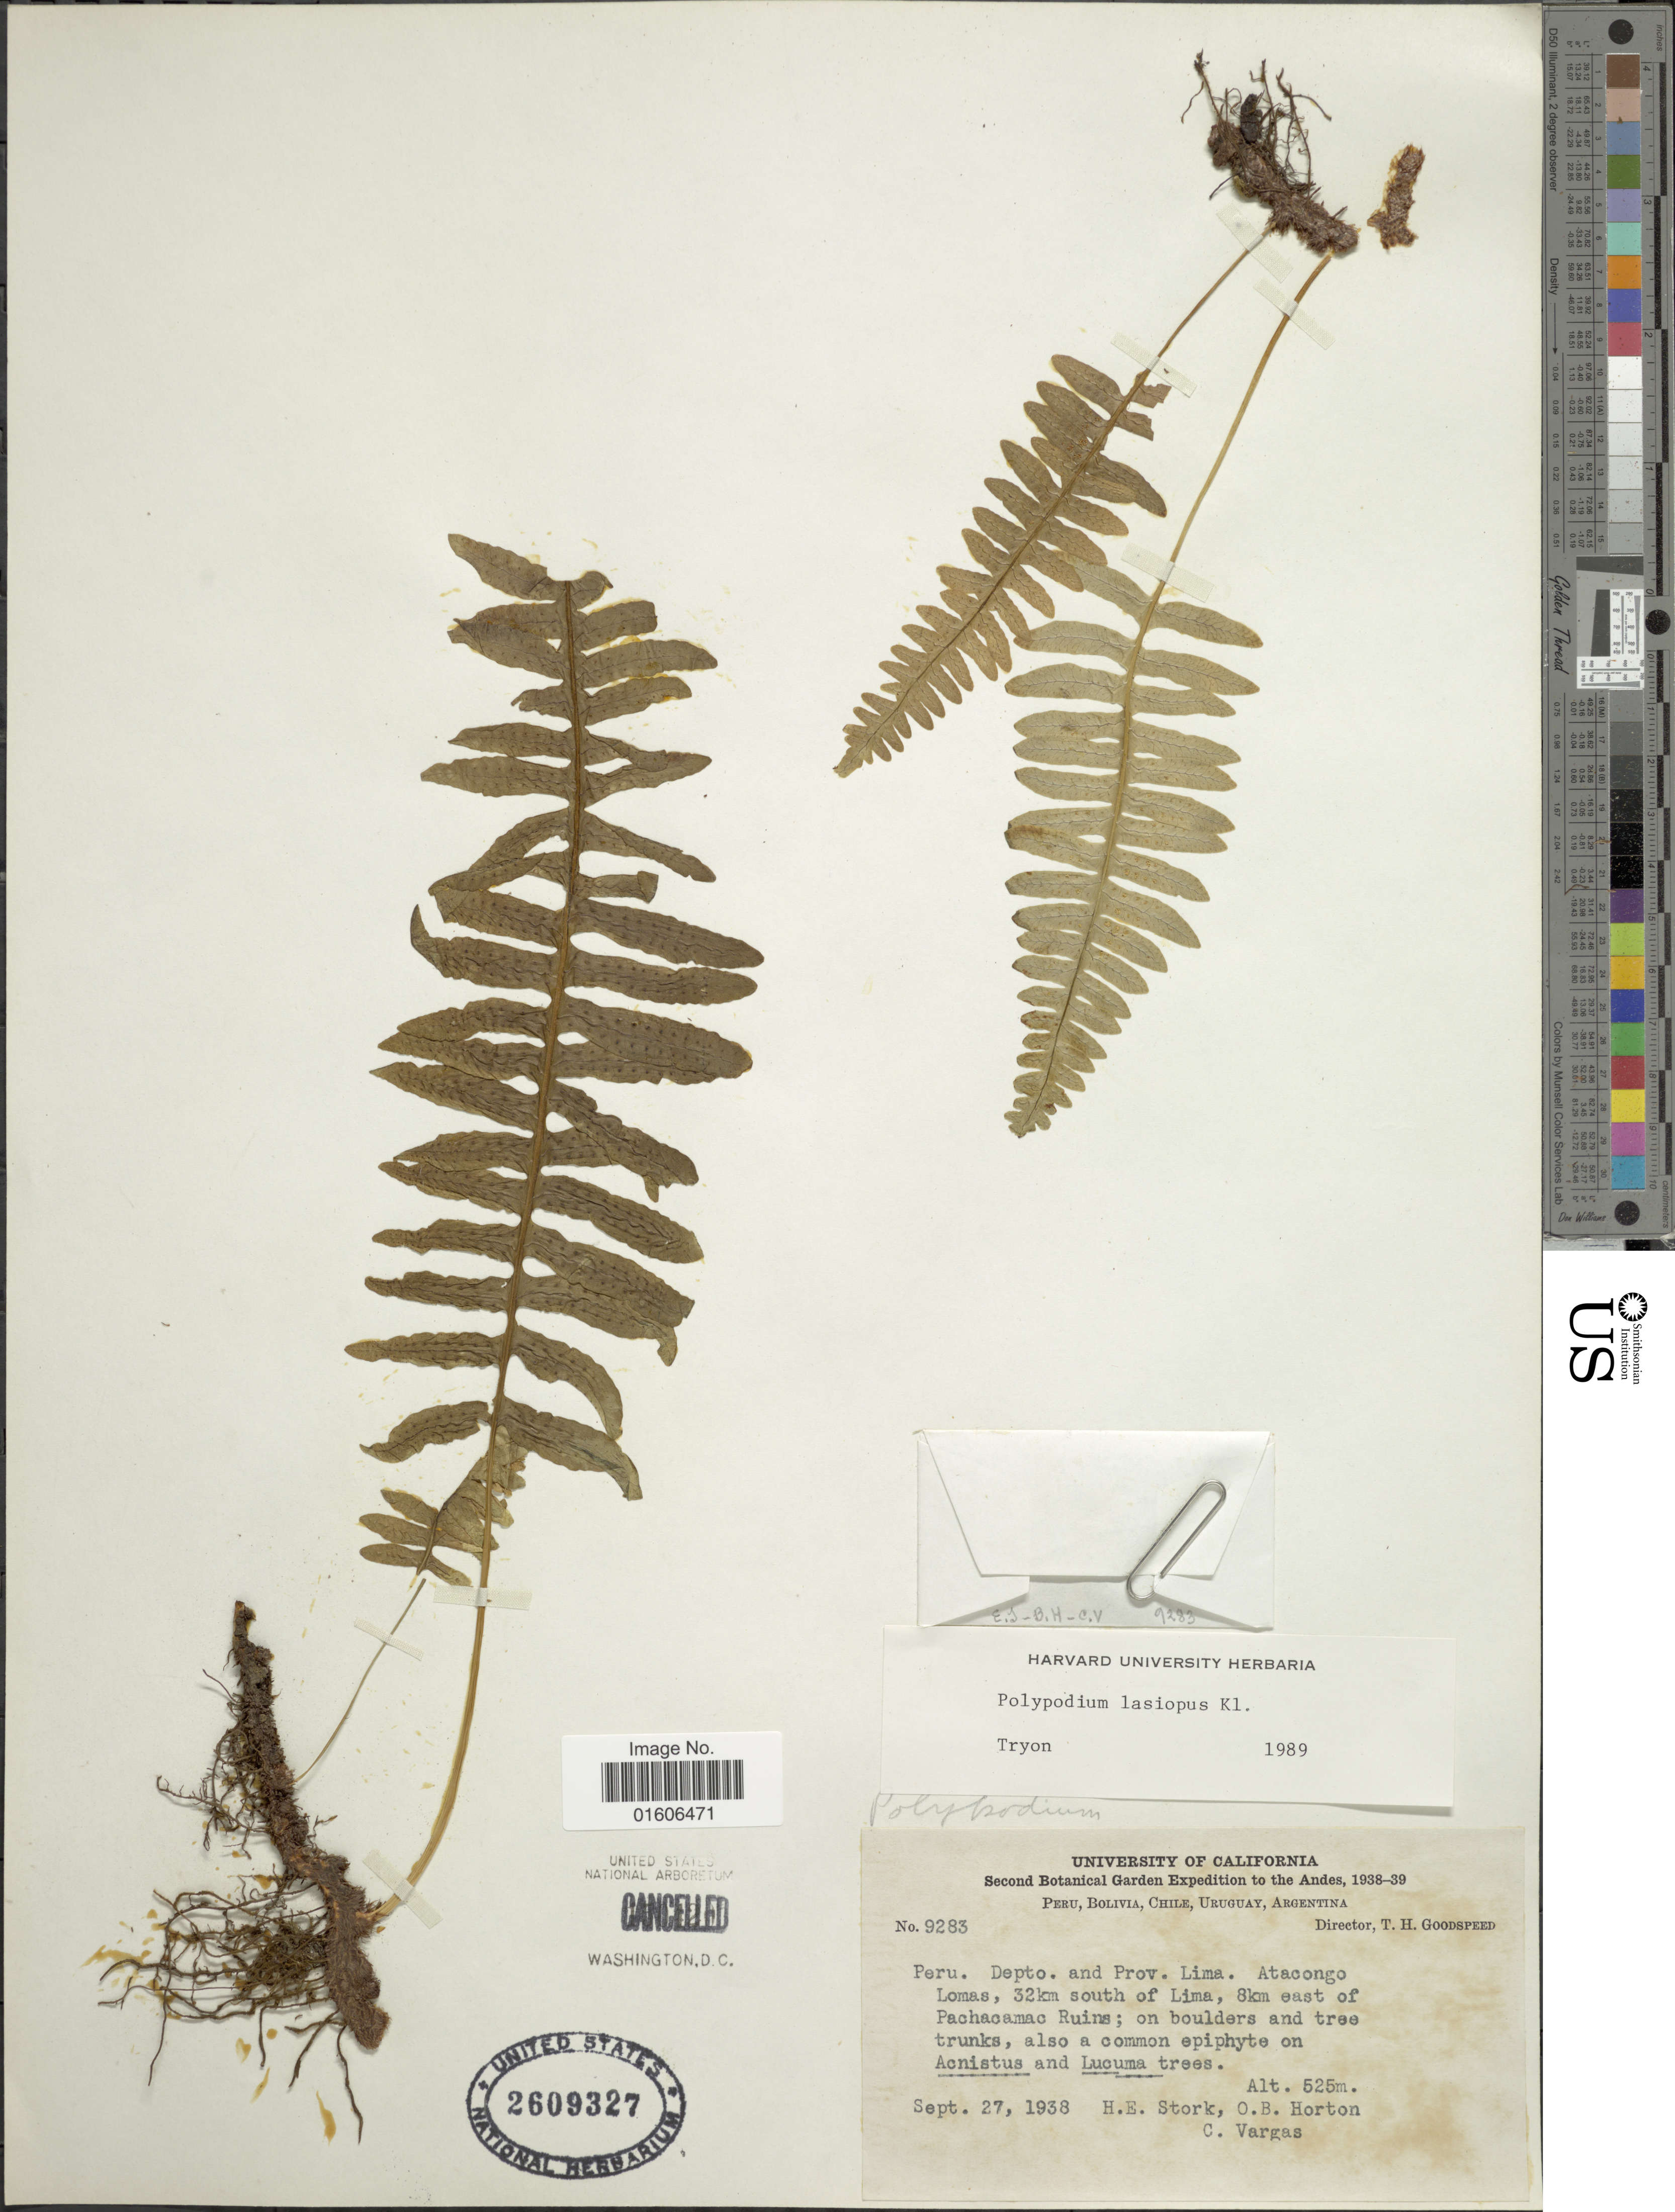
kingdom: Plantae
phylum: Tracheophyta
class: Polypodiopsida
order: Polypodiales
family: Polypodiaceae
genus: Serpocaulon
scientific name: Serpocaulon lasiopus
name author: (Klotzsch) A.R. Sm.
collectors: H. E. Stork, O. B. Horton & C. Vargas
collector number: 9283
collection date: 1938-09-27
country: Peru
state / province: Lima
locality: Peru. Depto. and Prov. Lima. Atacongo Lomas, 32km south of Lima, 8km east of Pachacqamac Ruins.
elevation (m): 525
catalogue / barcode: US 2609327